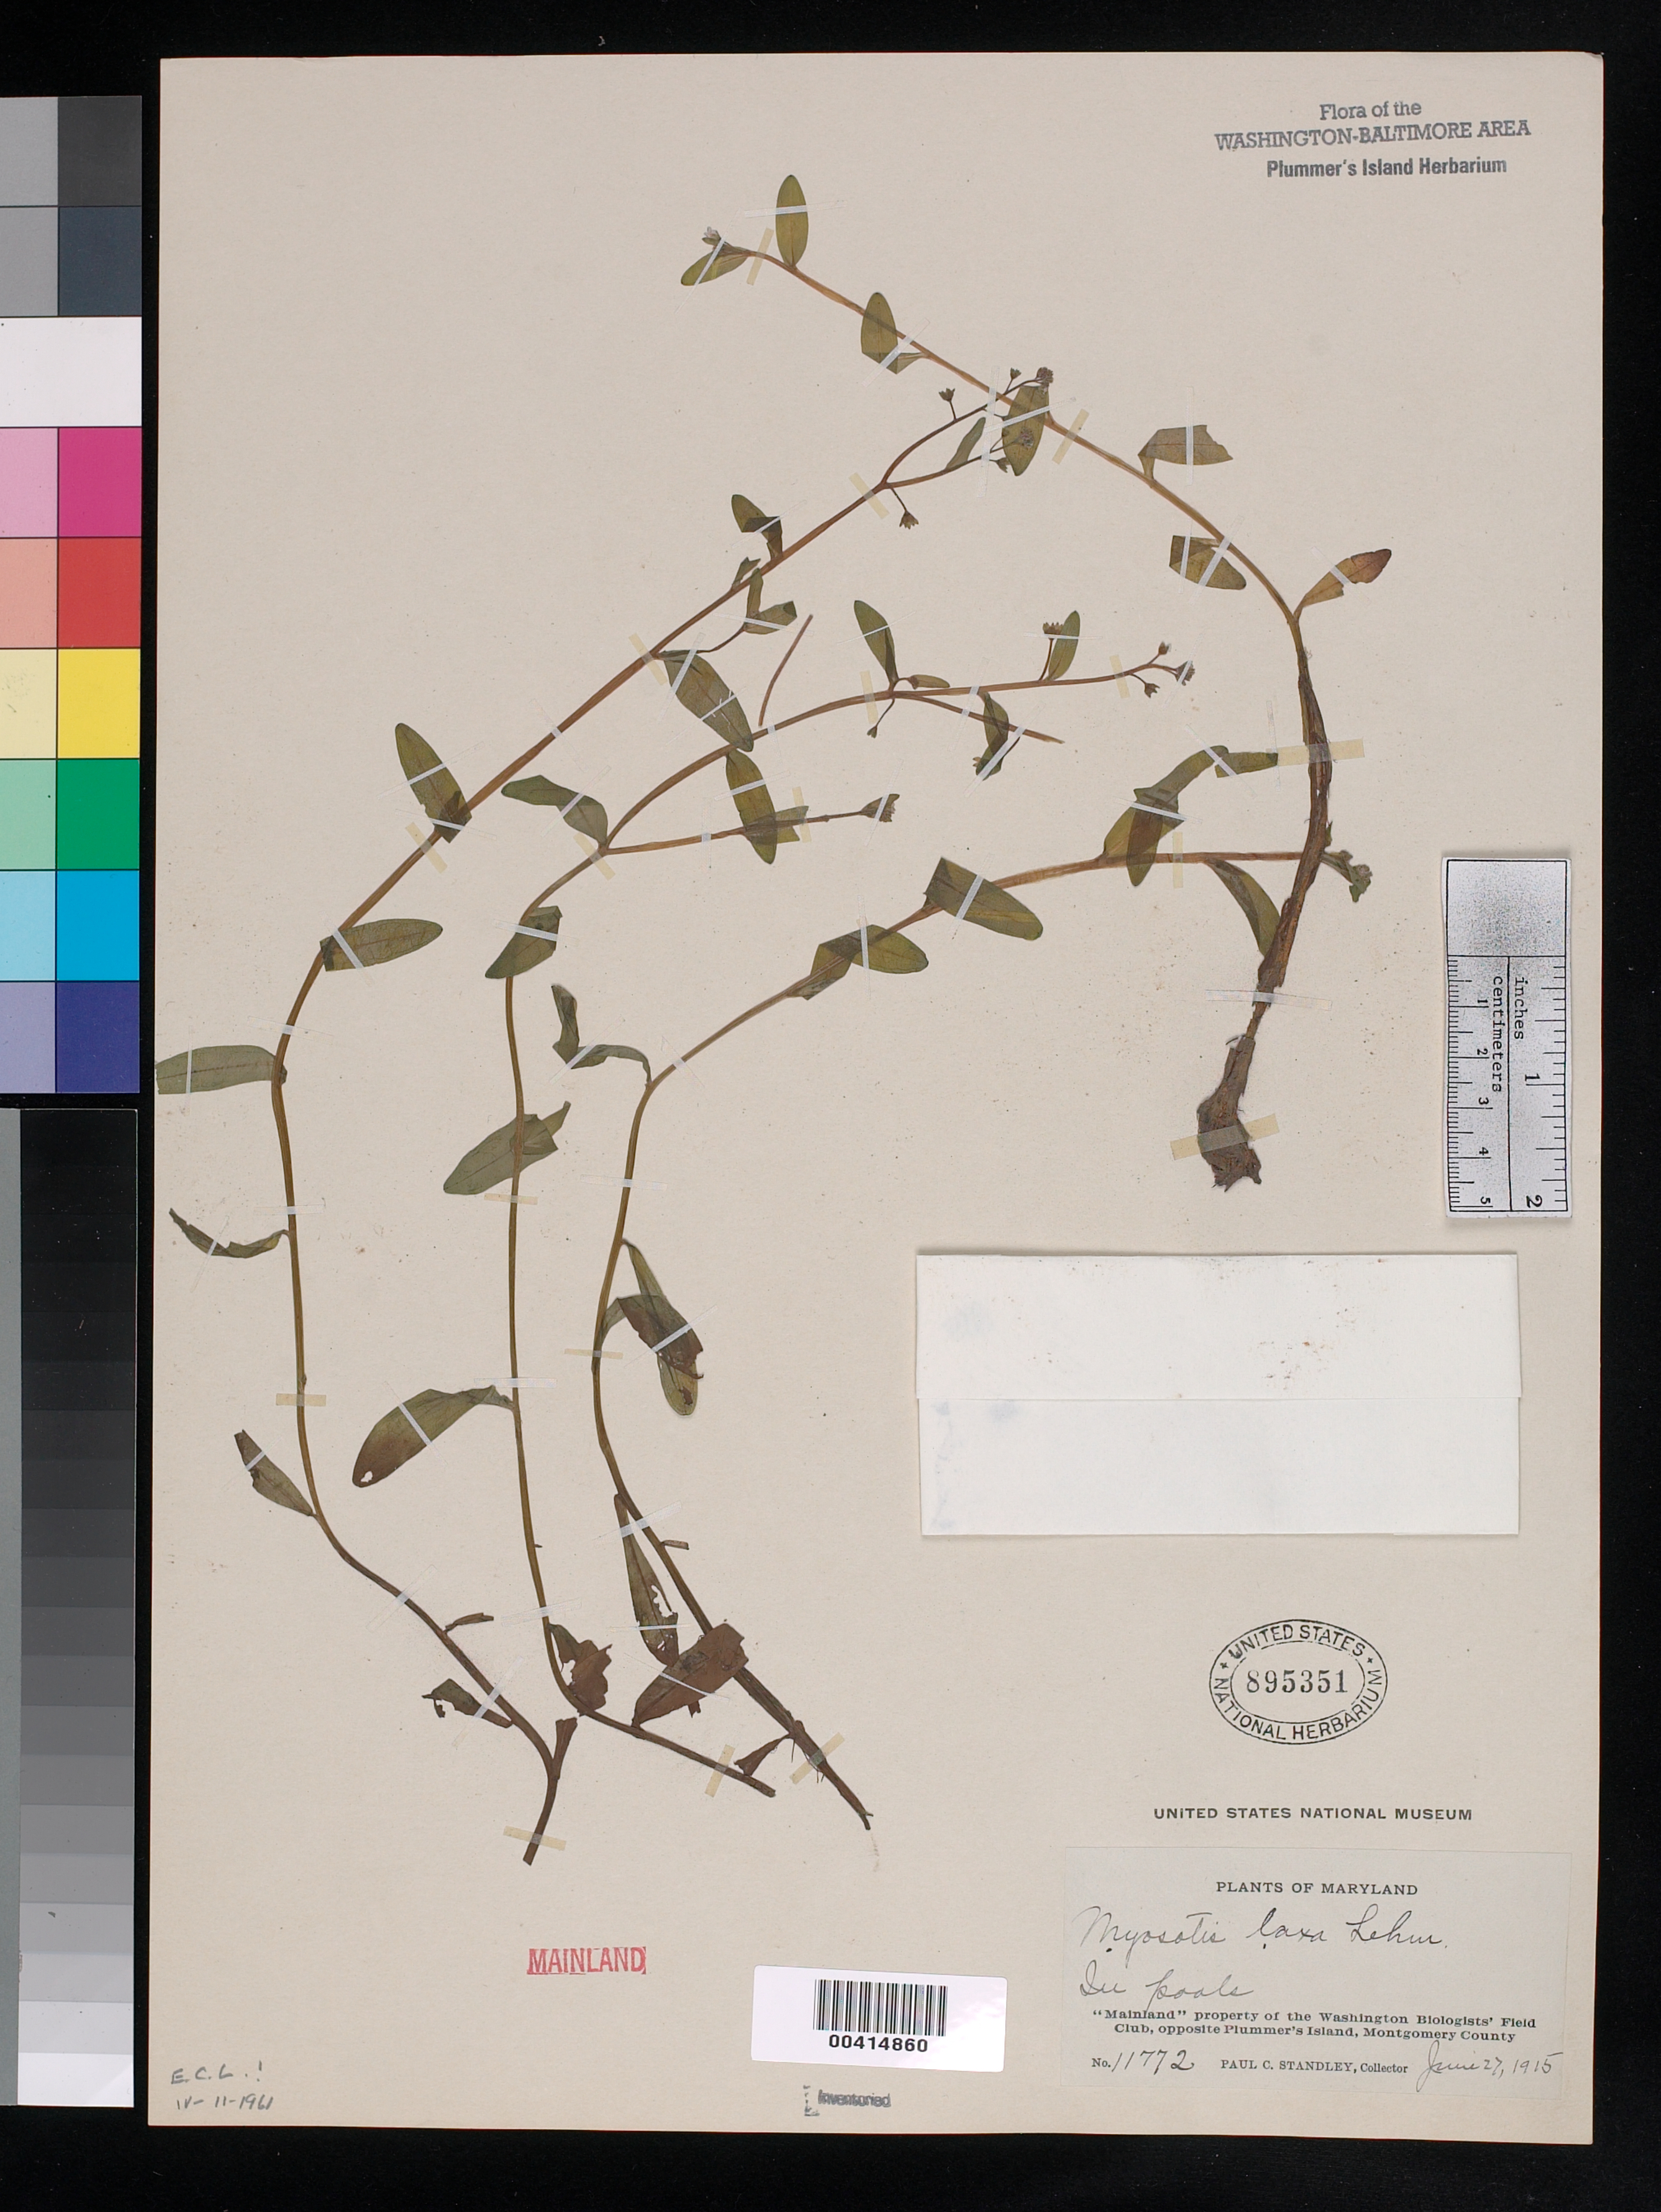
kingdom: Plantae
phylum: Tracheophyta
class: Magnoliopsida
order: Boraginales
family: Boraginaceae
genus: Myosotis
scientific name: Myosotis laxa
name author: F. Lehm.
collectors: P. C. Standley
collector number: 11772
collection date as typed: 27 Jun 1915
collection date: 1915-06-27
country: United States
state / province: Maryland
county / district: Montgomery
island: Plummers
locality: Plummer's Island C. & O. Canal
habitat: In pools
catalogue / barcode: US 895351